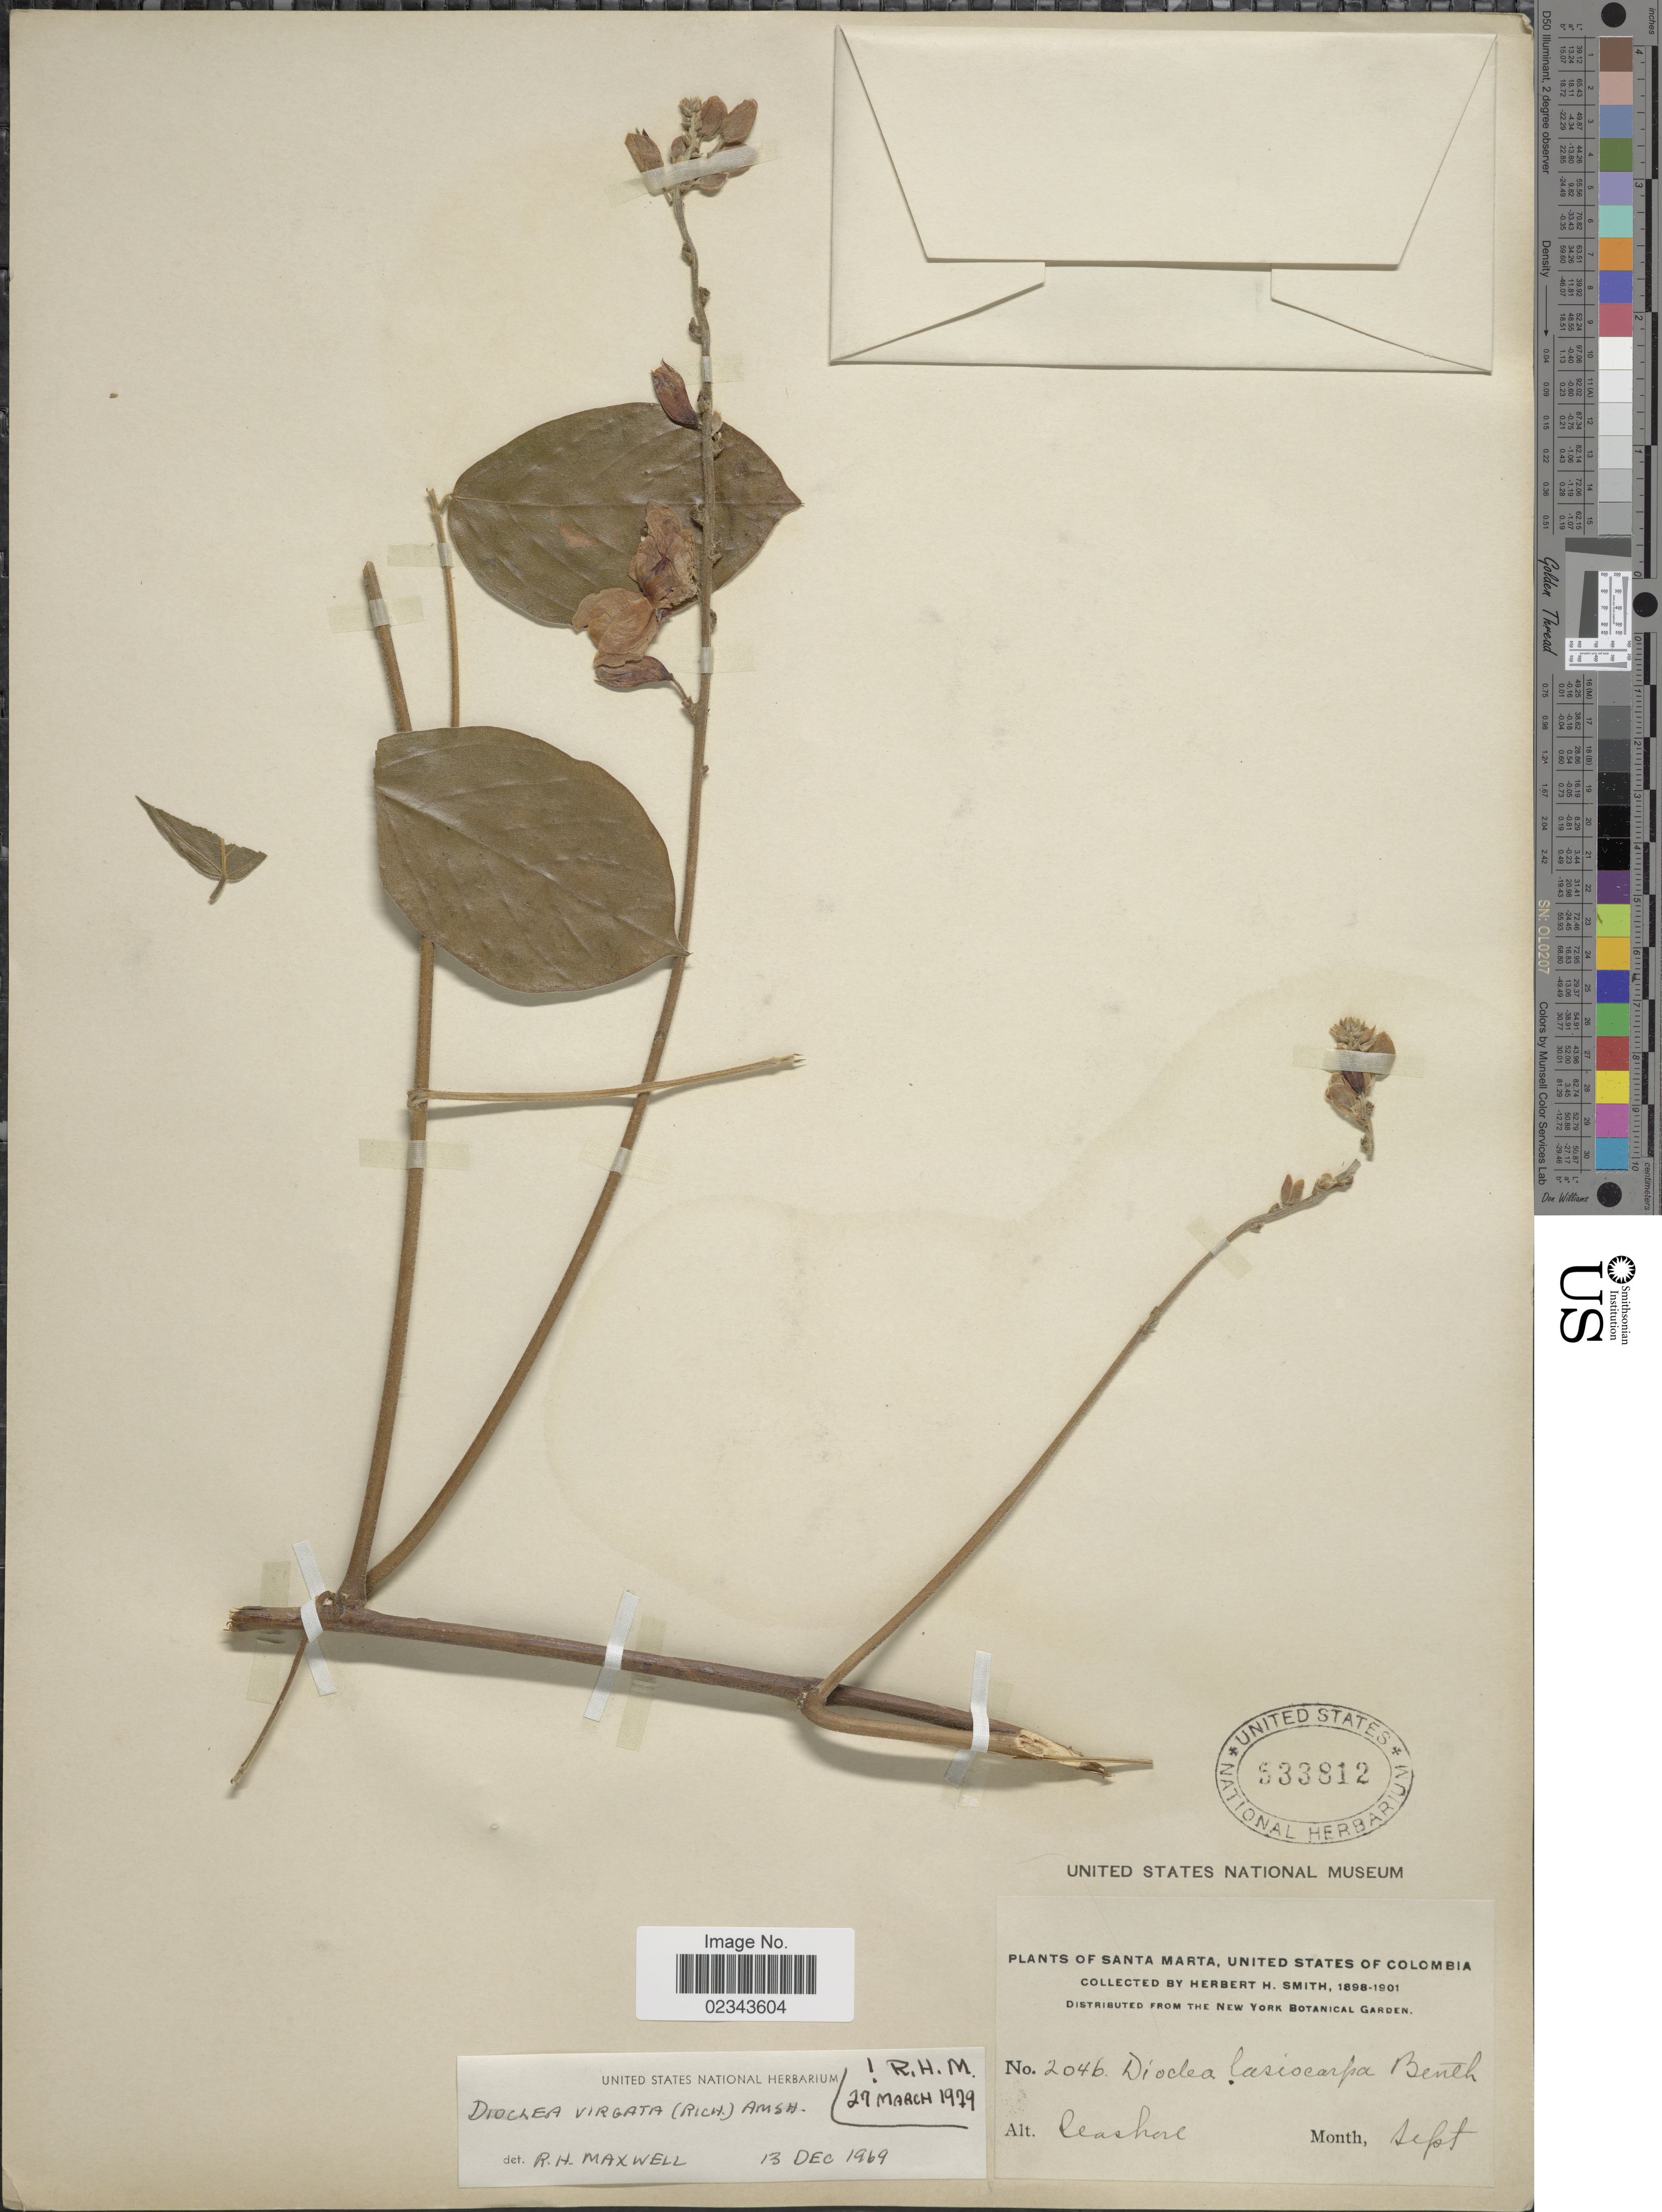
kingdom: Plantae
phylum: Tracheophyta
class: Magnoliopsida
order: Fabales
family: Fabaceae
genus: Dioclea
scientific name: Dioclea virgata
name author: (Rich.) Amshoff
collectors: Herbert H. Smith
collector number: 2046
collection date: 1898-09/1901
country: Colombia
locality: Santa Marta, United States of Colombia.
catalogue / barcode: US 533812